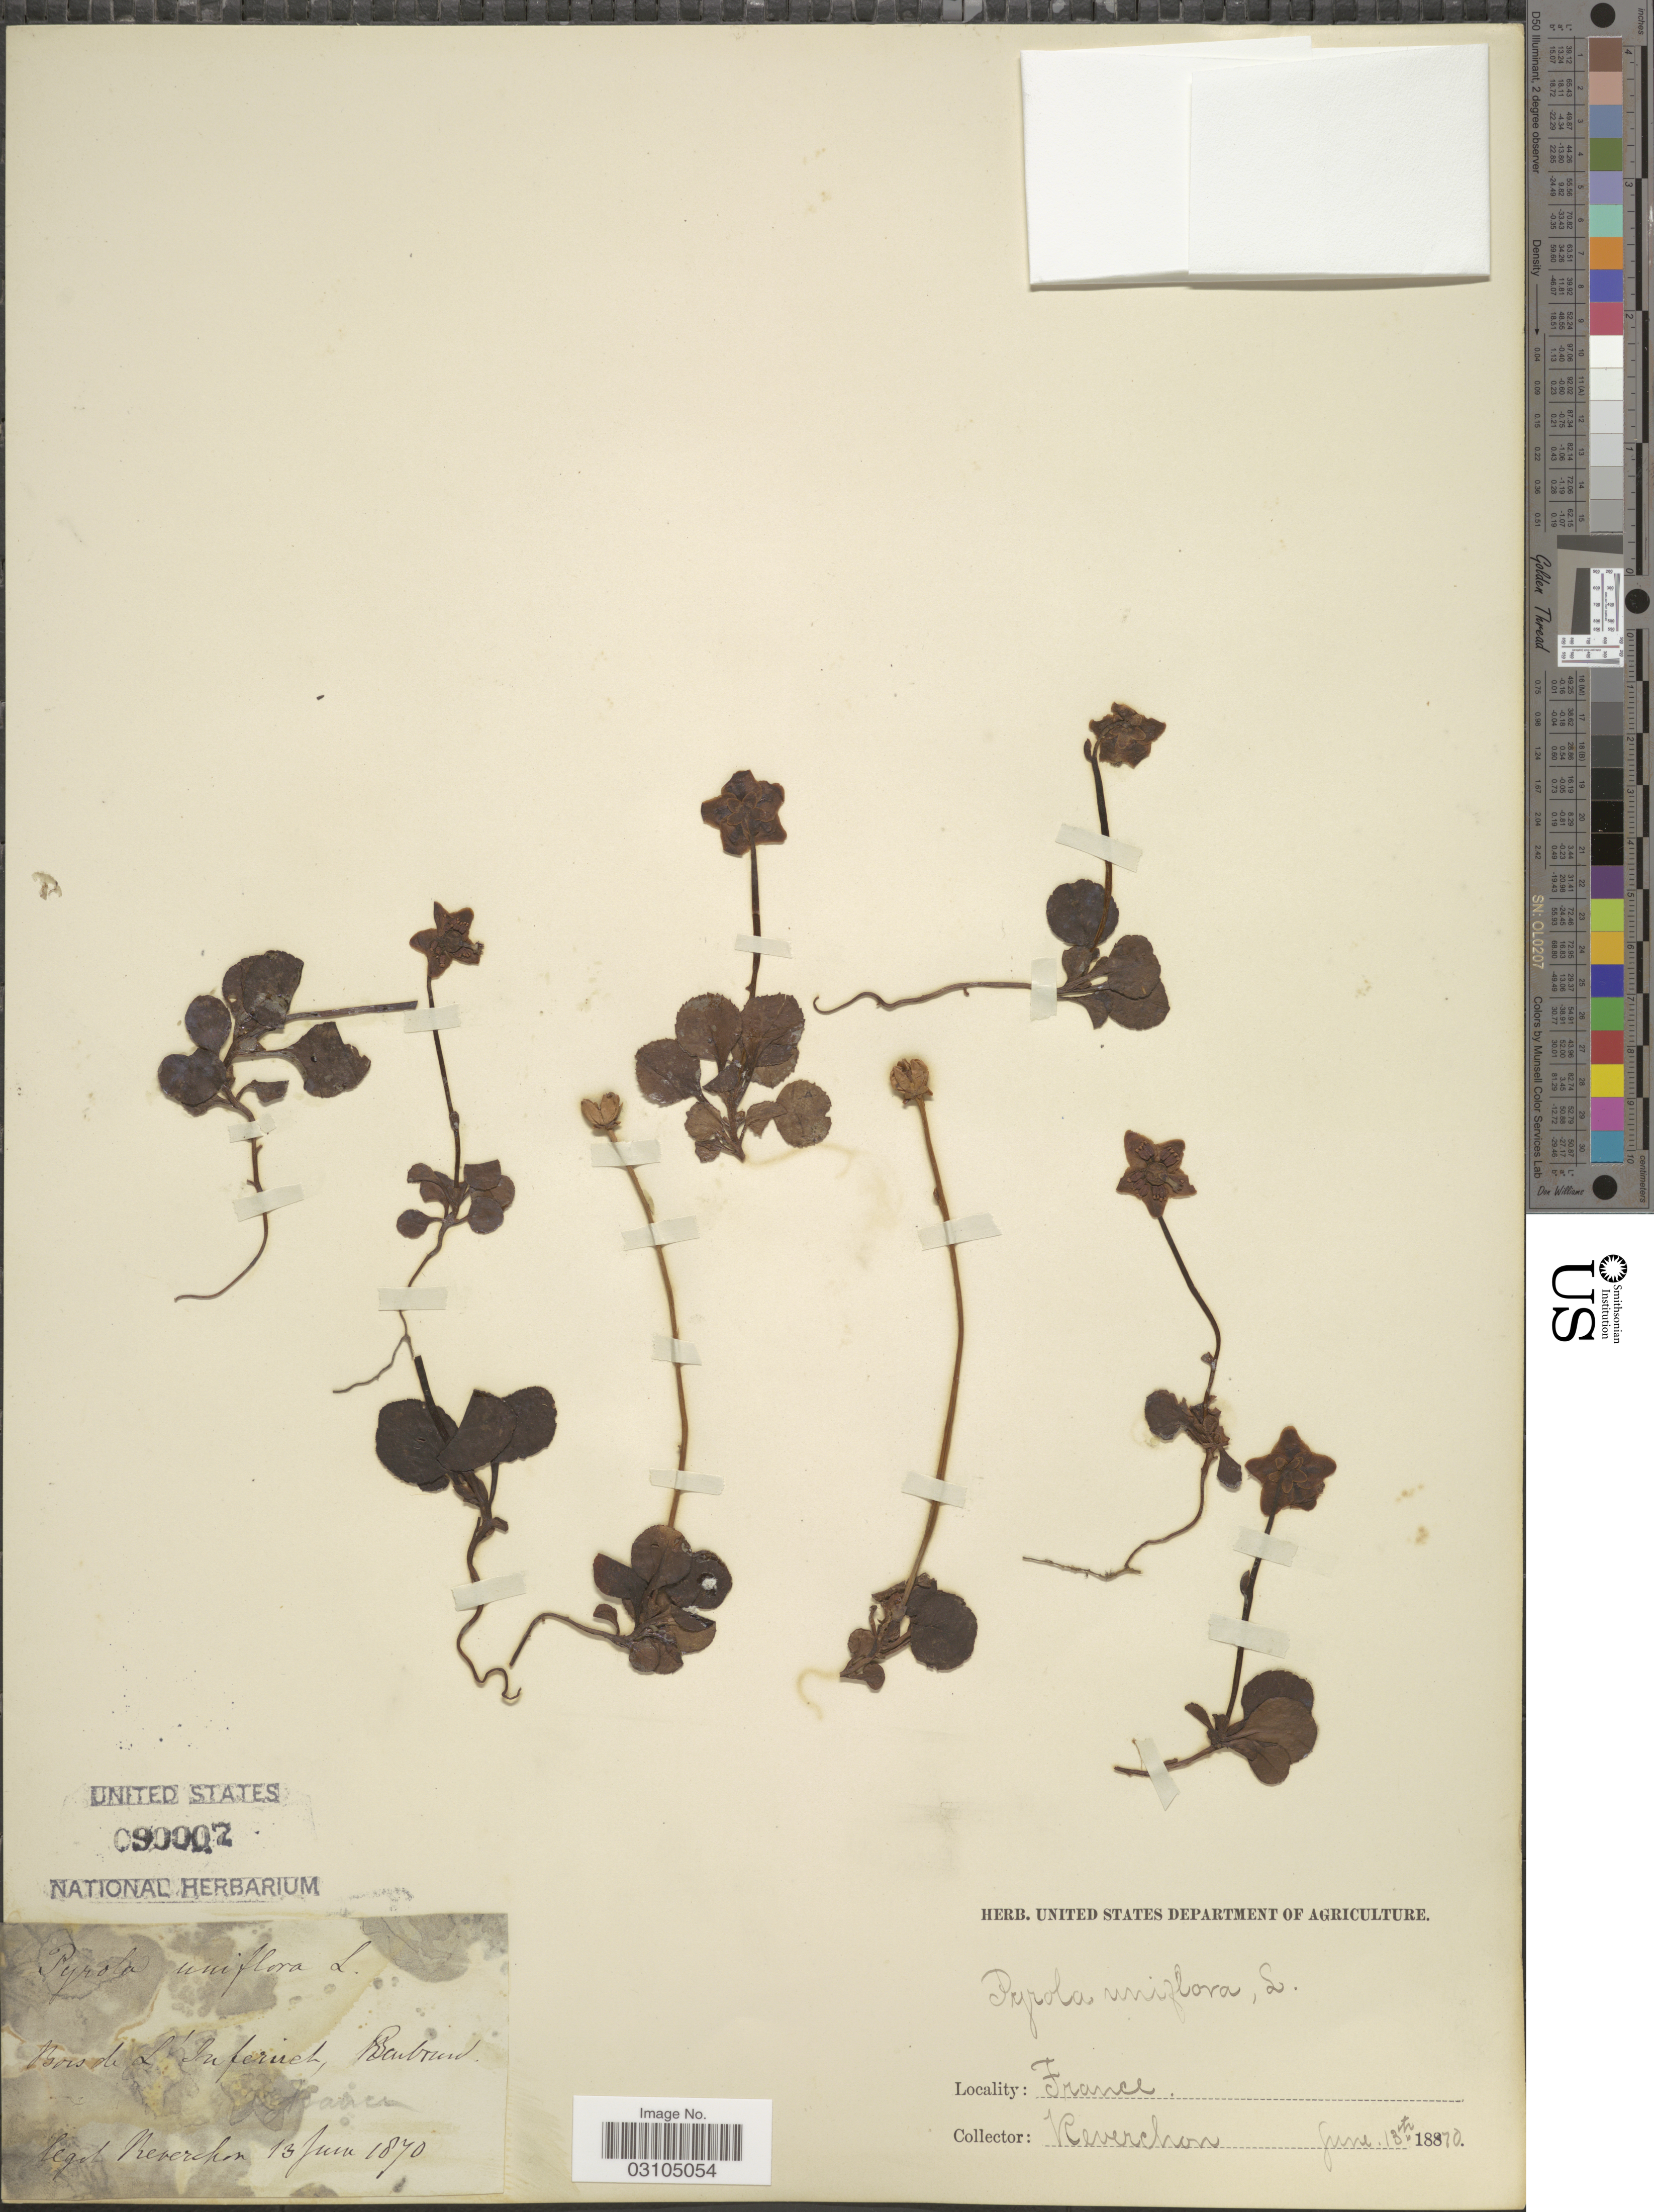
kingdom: Plantae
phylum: Tracheophyta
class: Magnoliopsida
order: Ericales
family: Ericaceae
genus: Moneses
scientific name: Moneses uniflora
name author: (L.) A. Gray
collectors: -. Reverchon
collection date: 1870-06-13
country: France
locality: Bords de L'Inferuct [interpreted], Braband [interpreted].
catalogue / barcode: US 90007